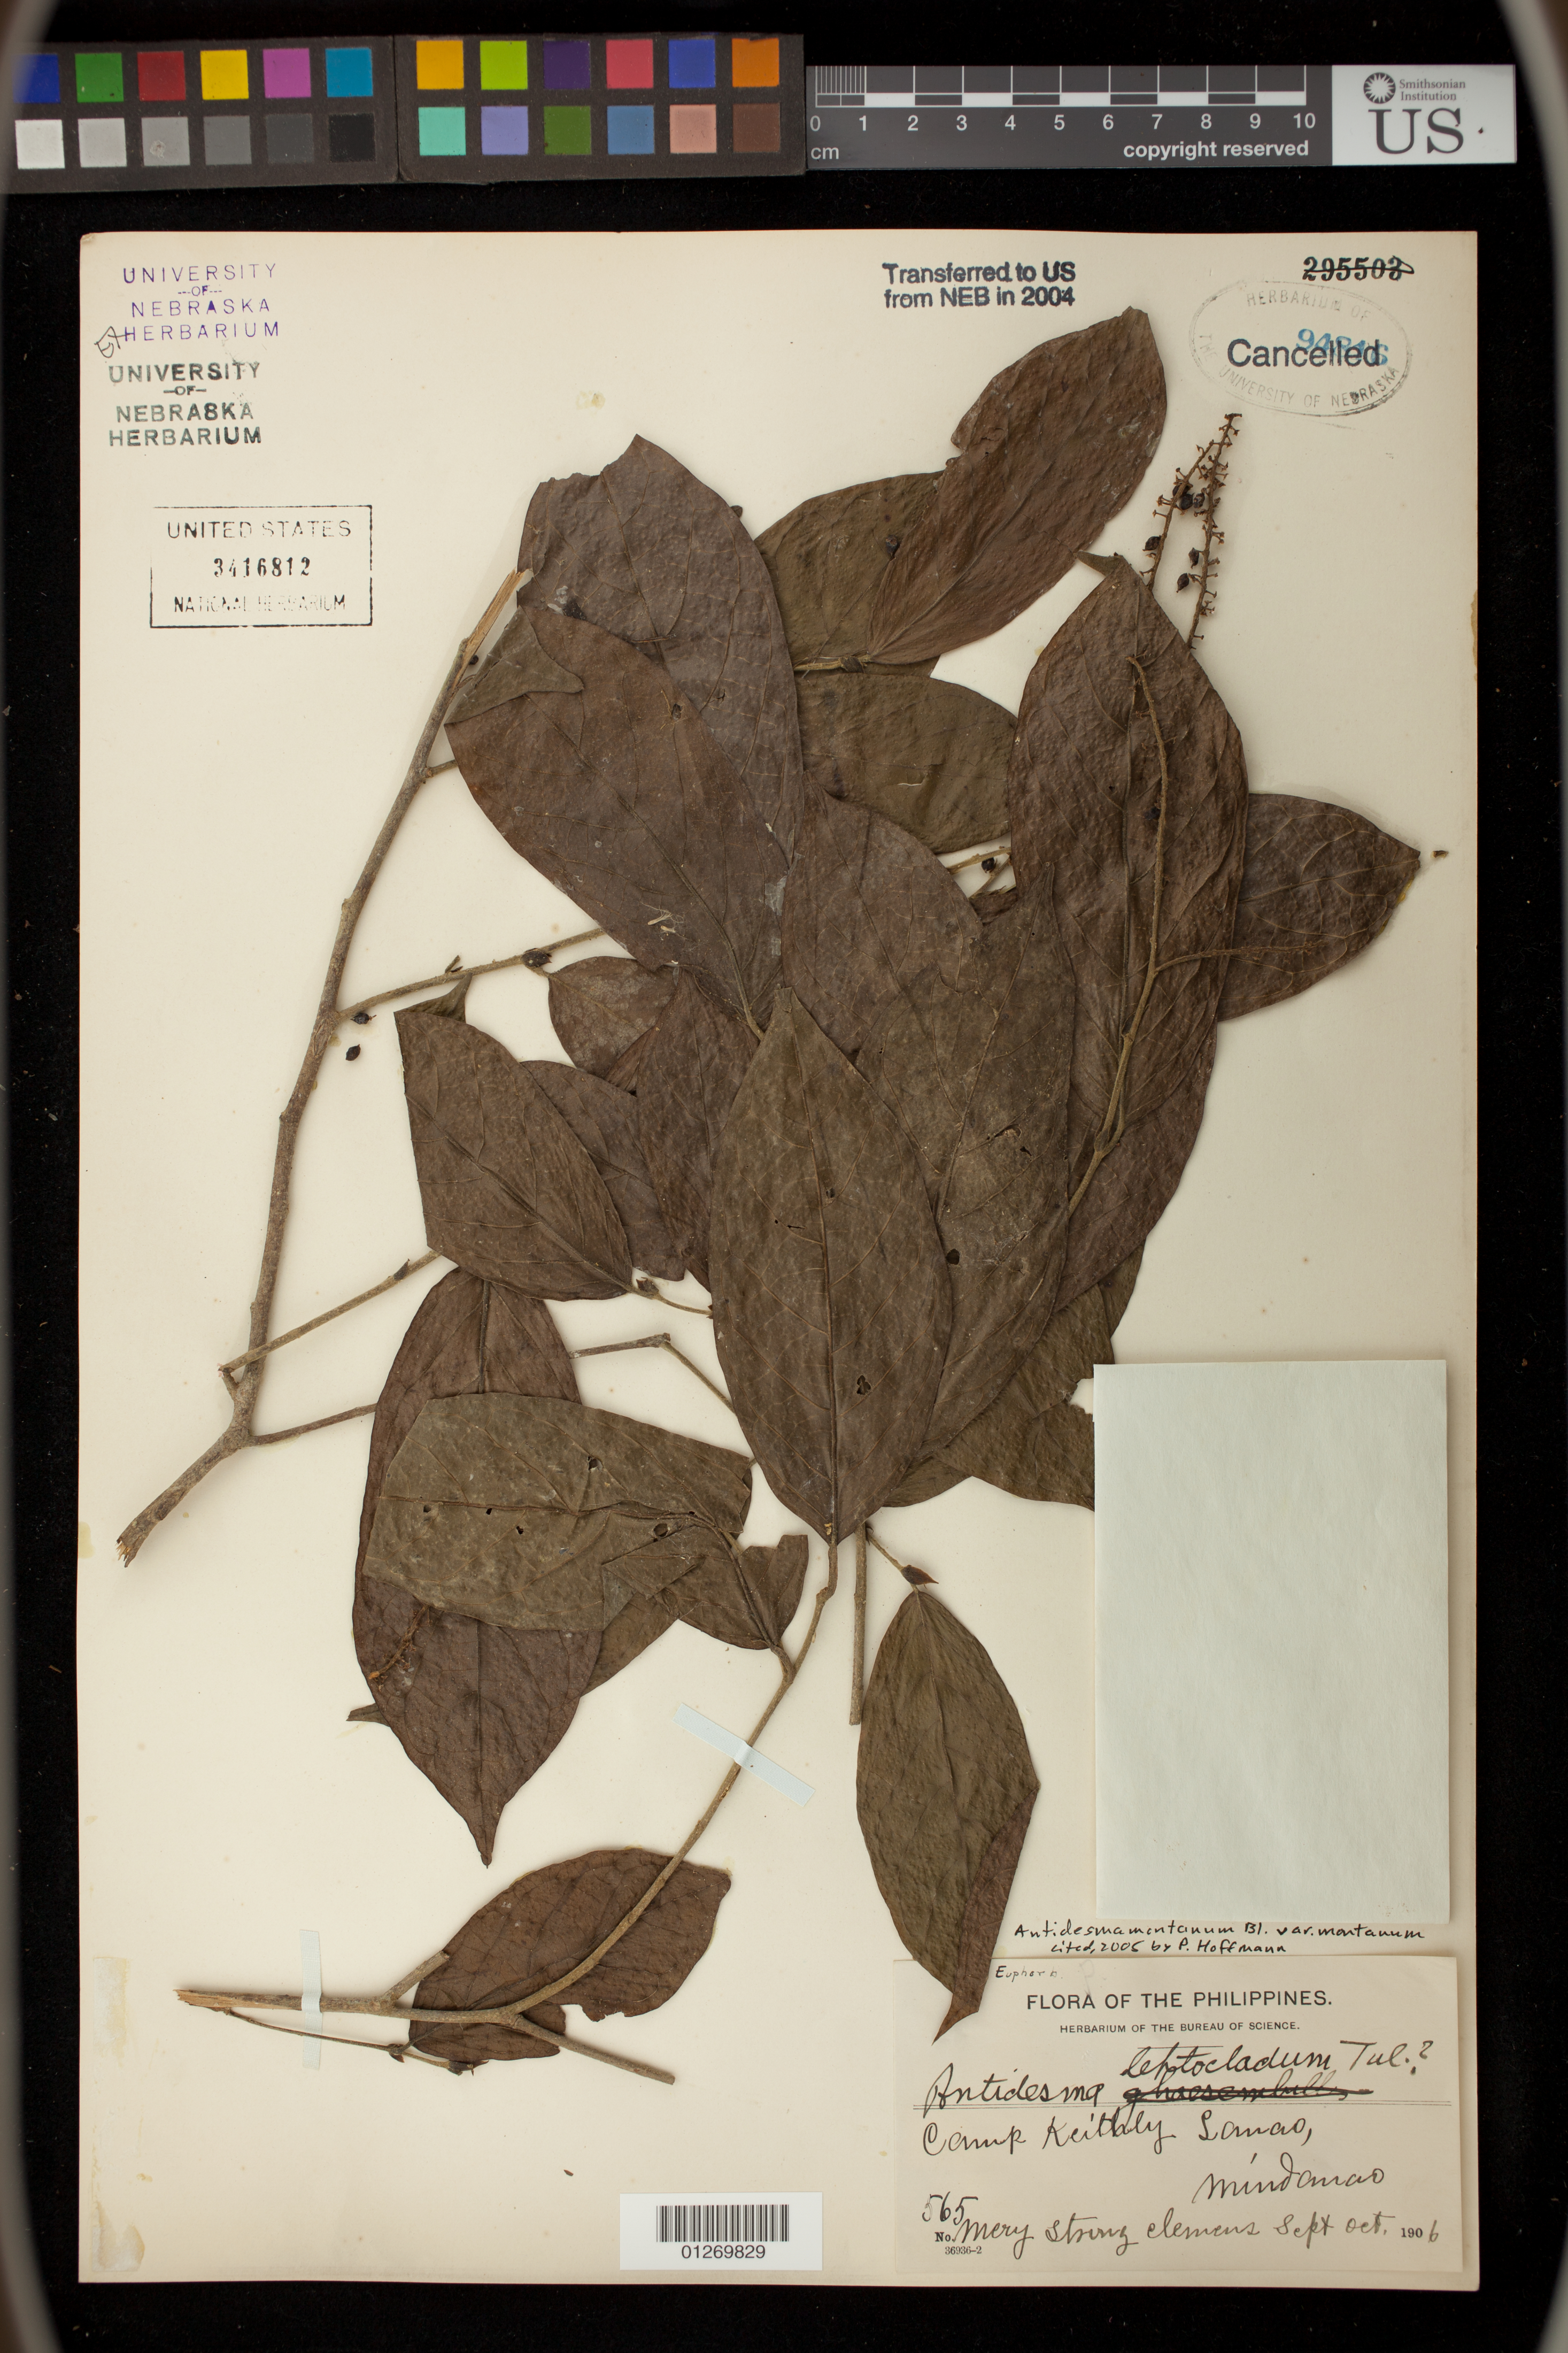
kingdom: Plantae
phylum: Tracheophyta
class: Magnoliopsida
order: Malpighiales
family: Phyllanthaceae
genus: Antidesma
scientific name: Antidesma montanum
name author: Blume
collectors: M. S. Clemens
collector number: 565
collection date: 1906-09/1906-10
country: Philippines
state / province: Muslim Mindanao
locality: Camp Keithly Lanao, Mindanao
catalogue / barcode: US 3416812